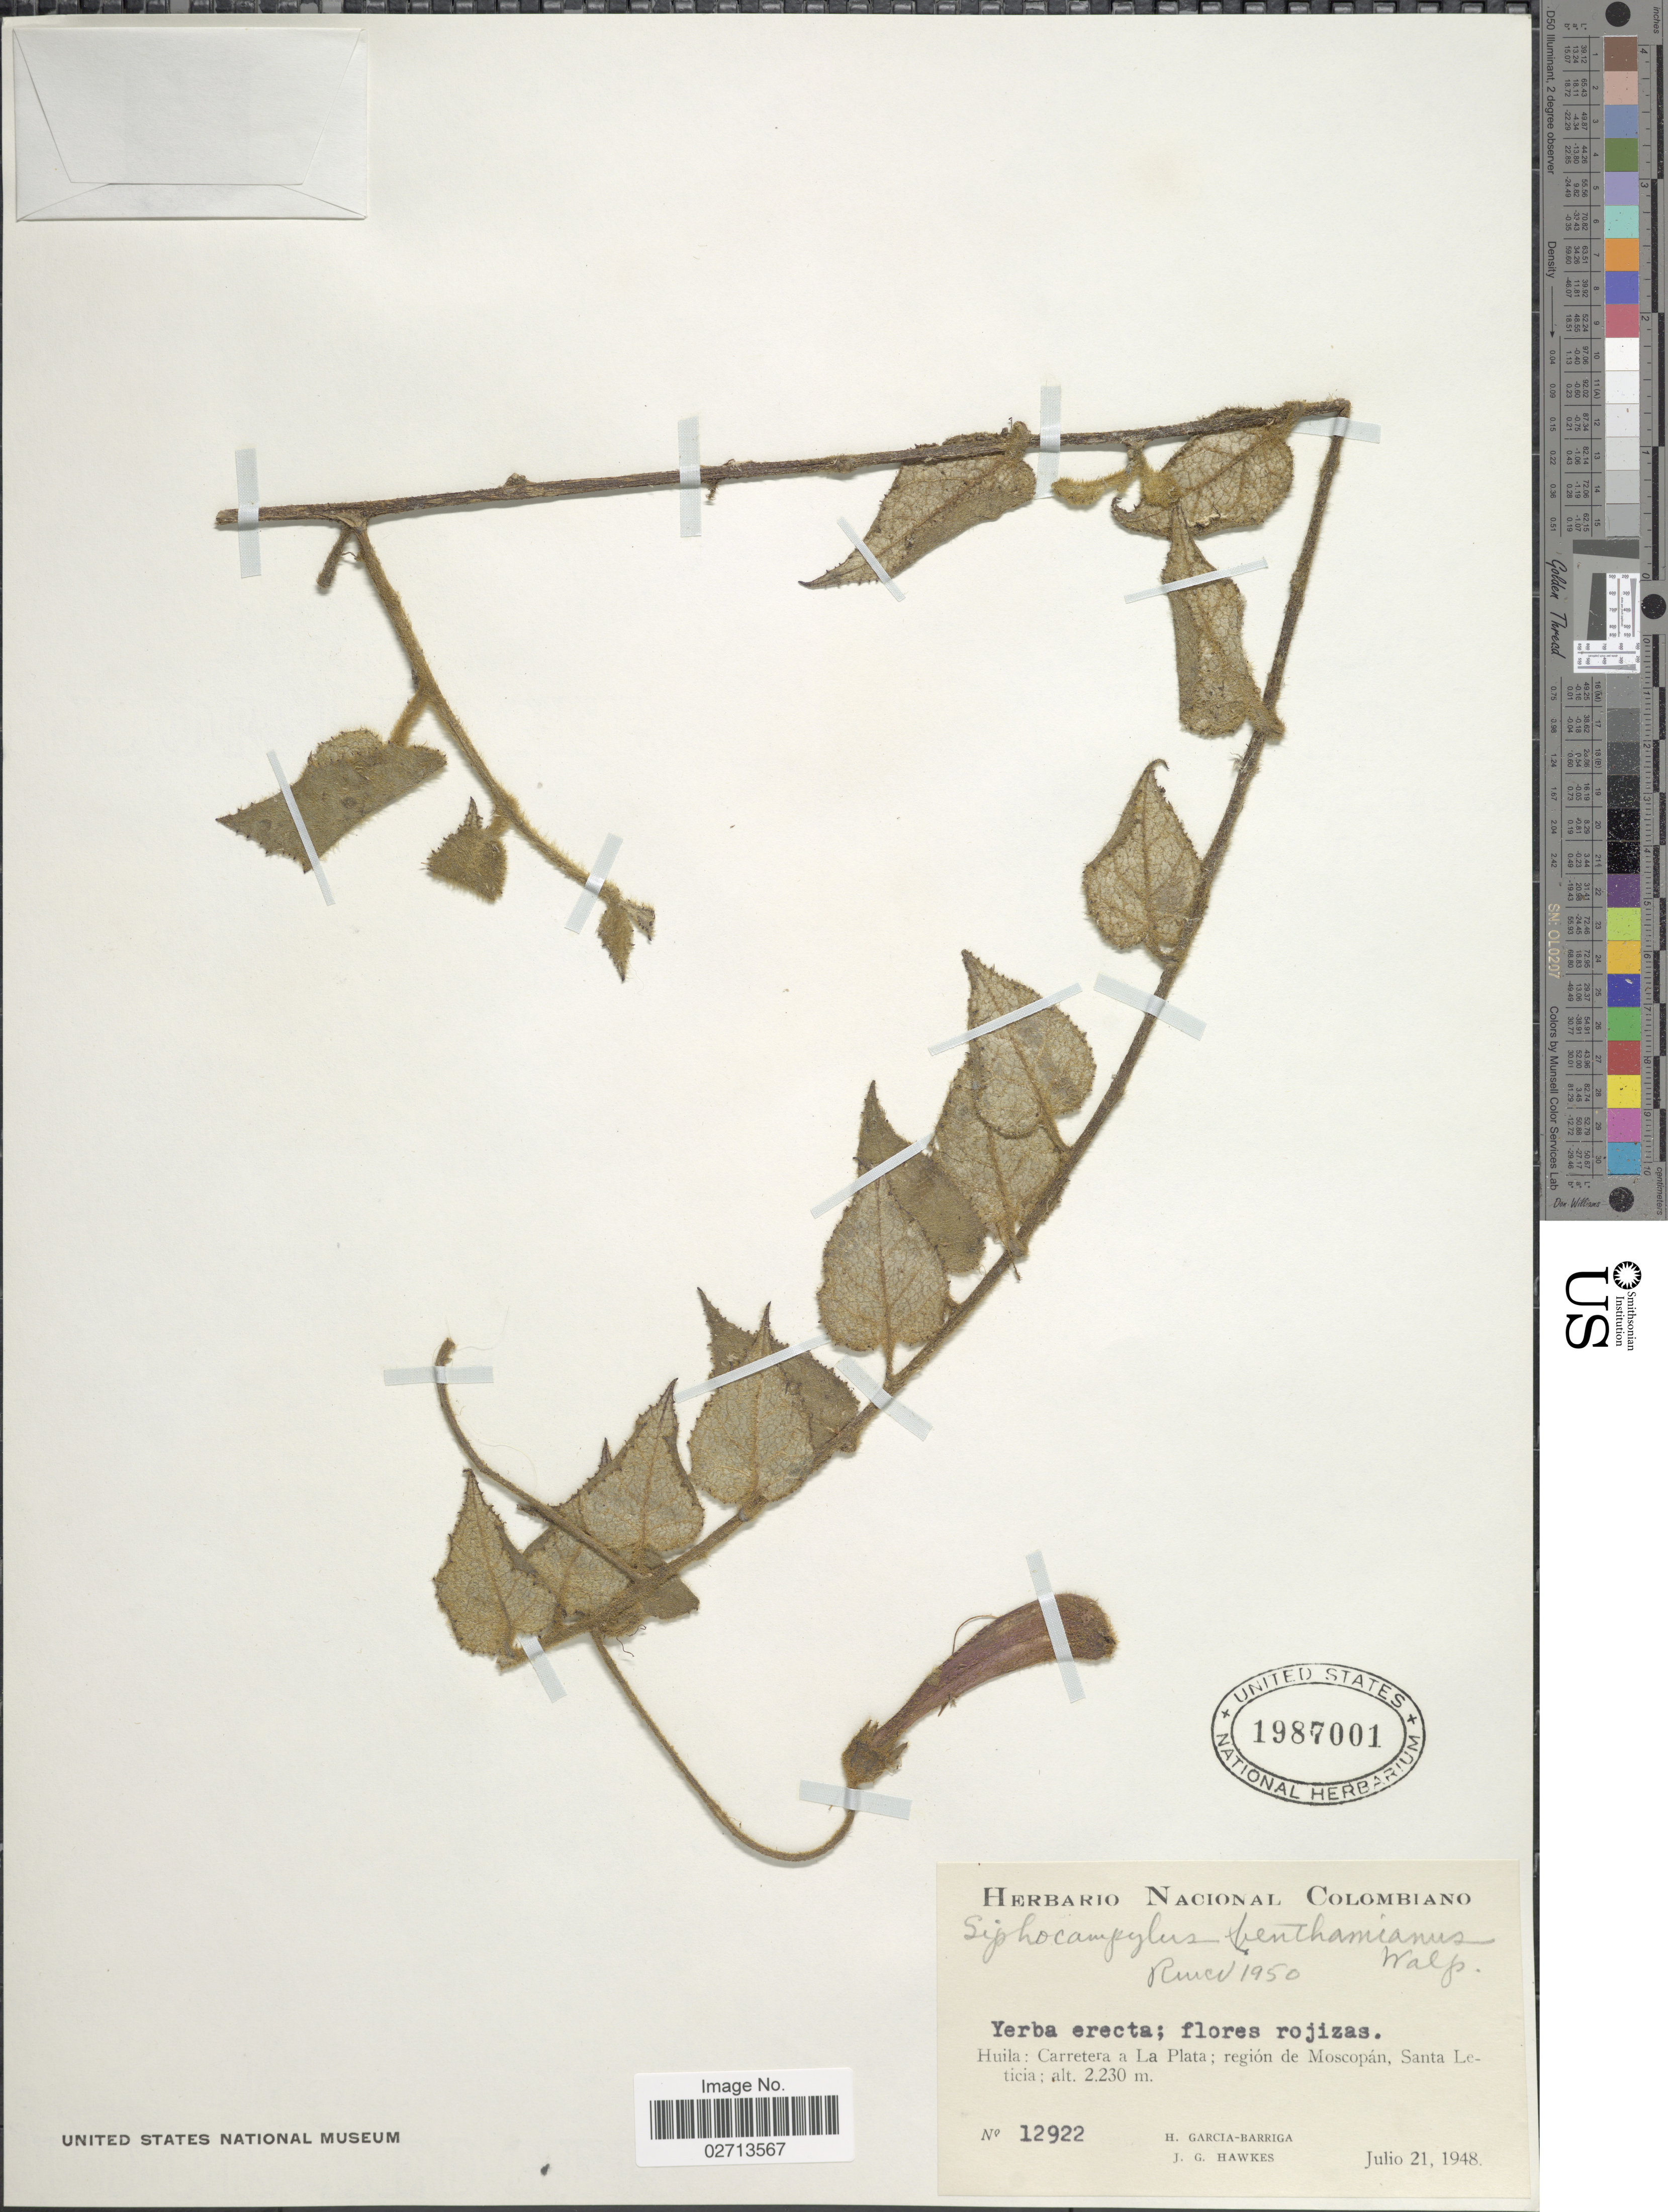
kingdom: Plantae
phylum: Tracheophyta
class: Magnoliopsida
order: Asterales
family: Campanulaceae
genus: Siphocampylus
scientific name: Siphocampylus benthamianus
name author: Walp.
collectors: H. García Barriga & J. Hawkes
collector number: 12922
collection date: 1948-07-21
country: Colombia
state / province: Huila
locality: Carretera a La Plata: region de Moscopan, Santa Leticia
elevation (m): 2230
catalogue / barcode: US 1987001